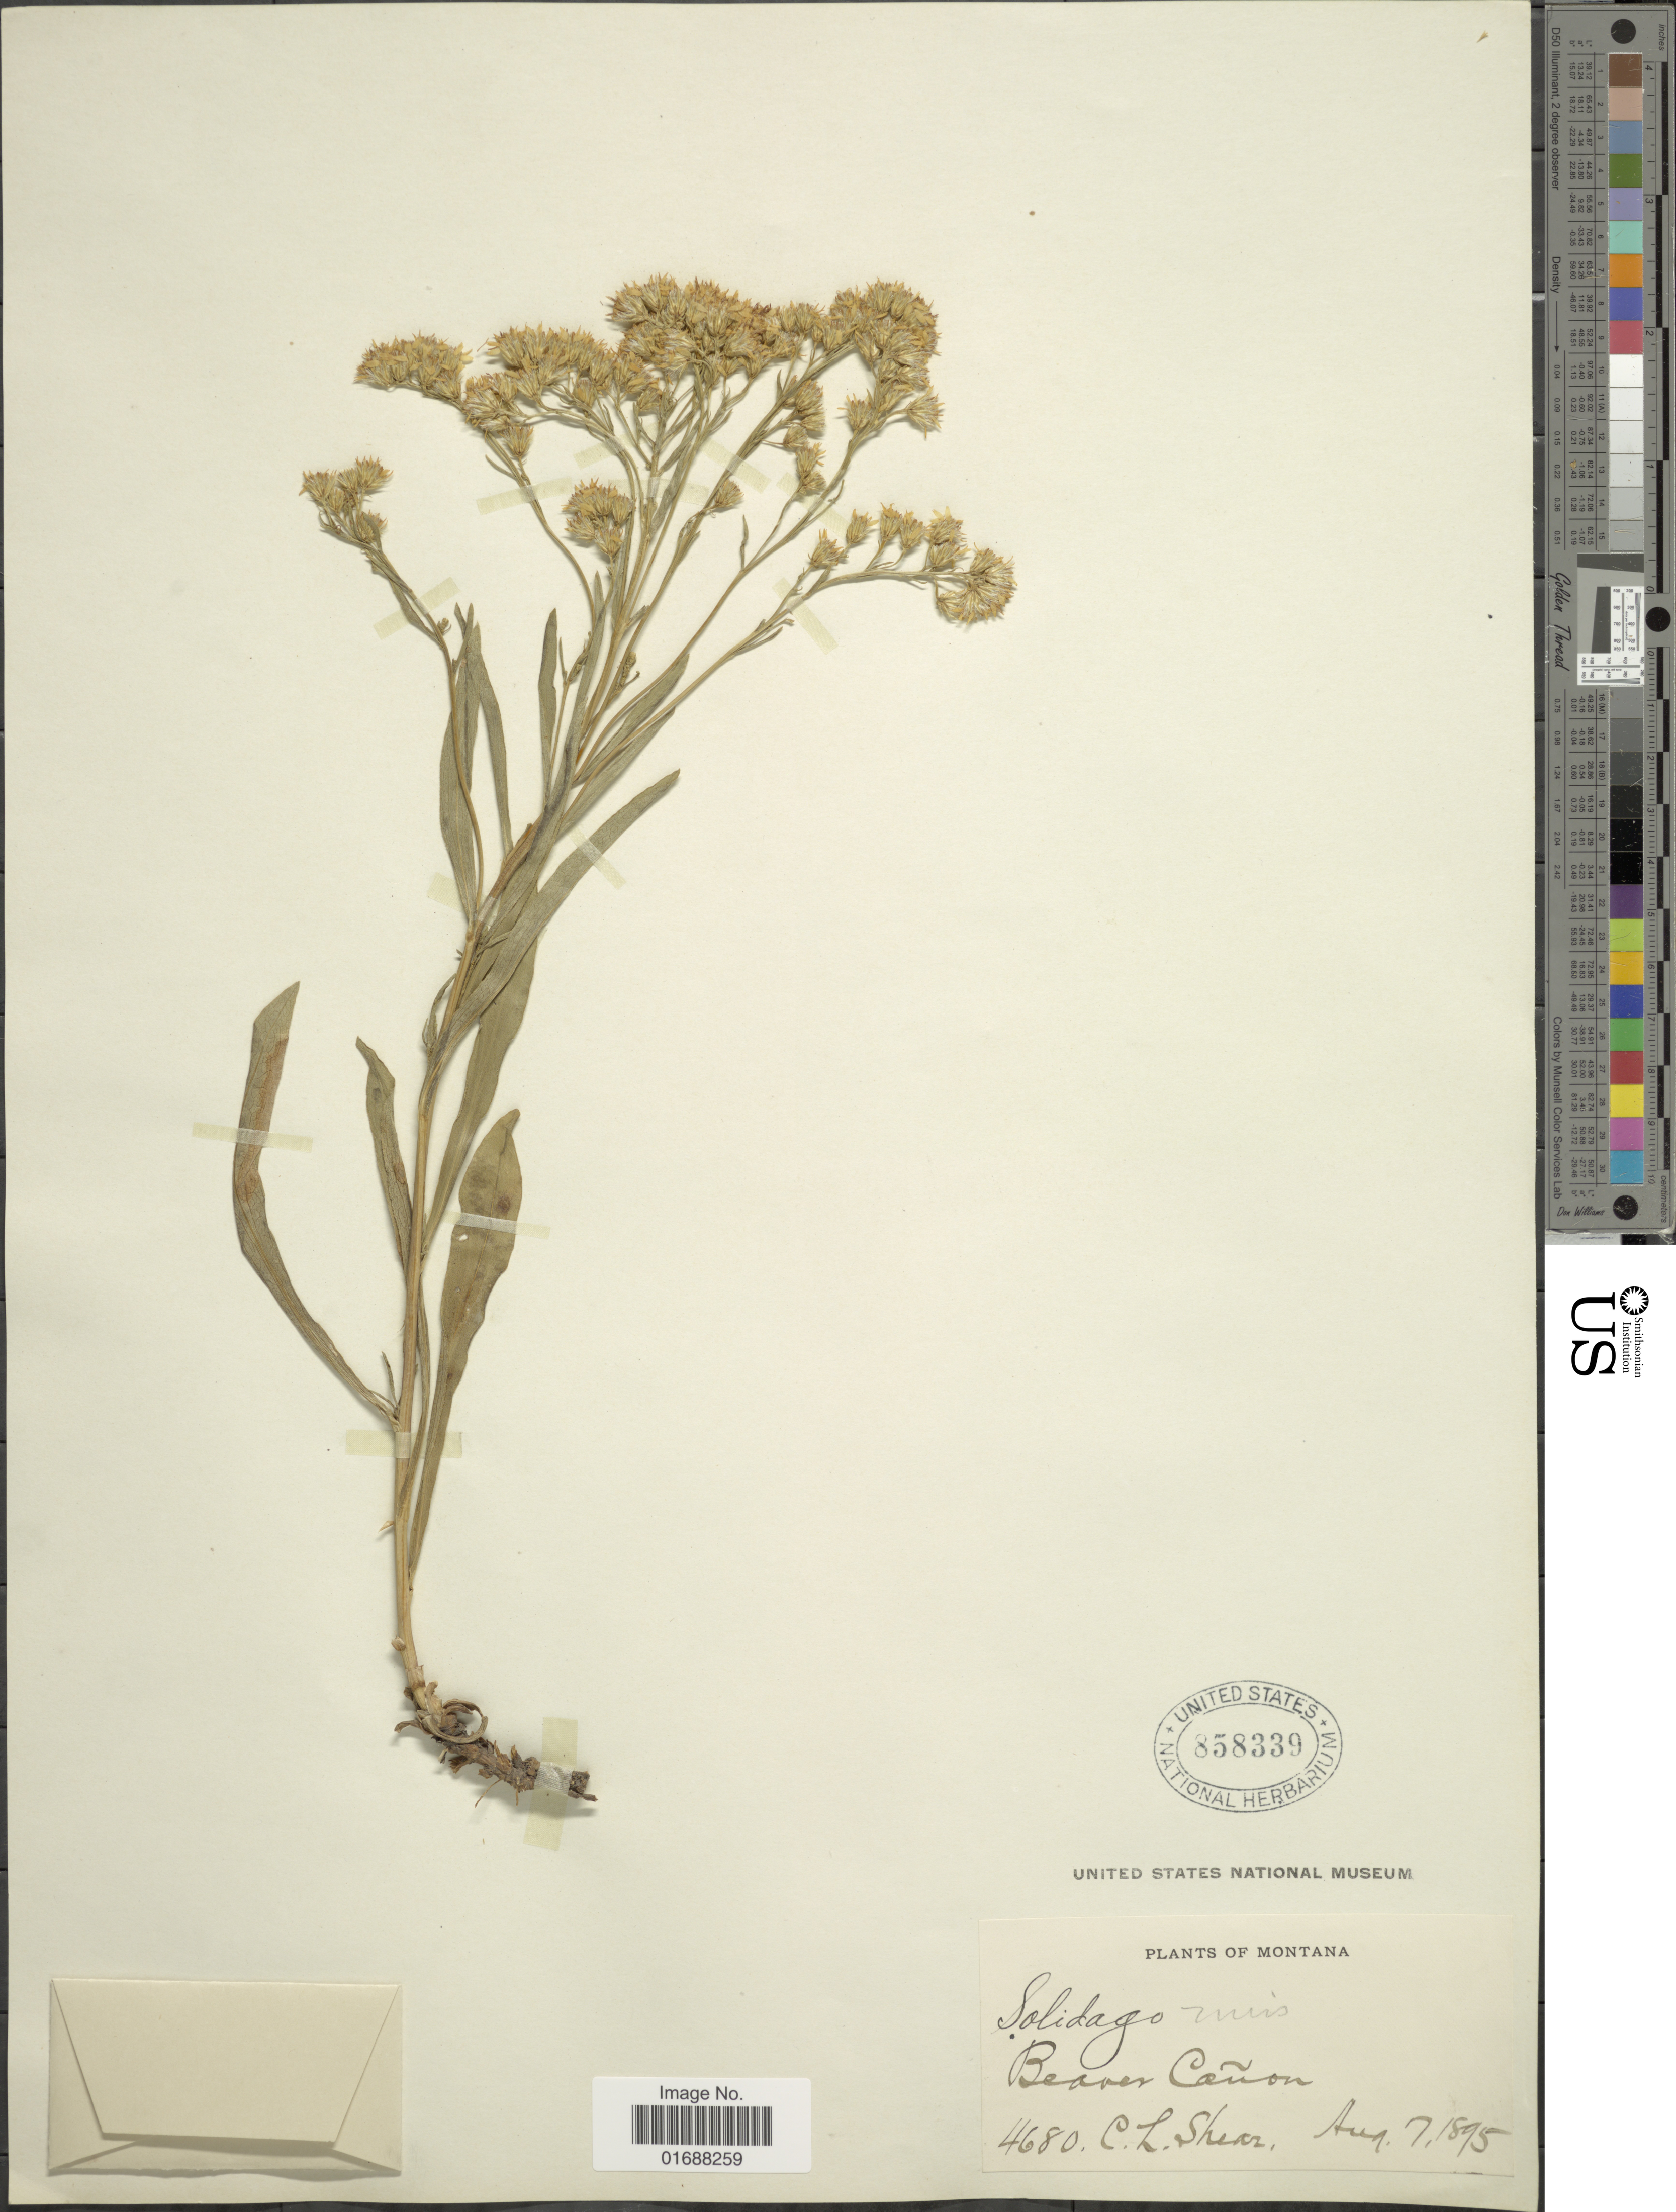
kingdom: Plantae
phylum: Tracheophyta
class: Magnoliopsida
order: Asterales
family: Asteraceae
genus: Solidago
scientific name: Solidago missouriensis var. missouriensis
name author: Nutt.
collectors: C. L. Shear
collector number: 4680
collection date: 1895-08-07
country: United States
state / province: Montana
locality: Beaver Canon.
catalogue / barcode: US 858339